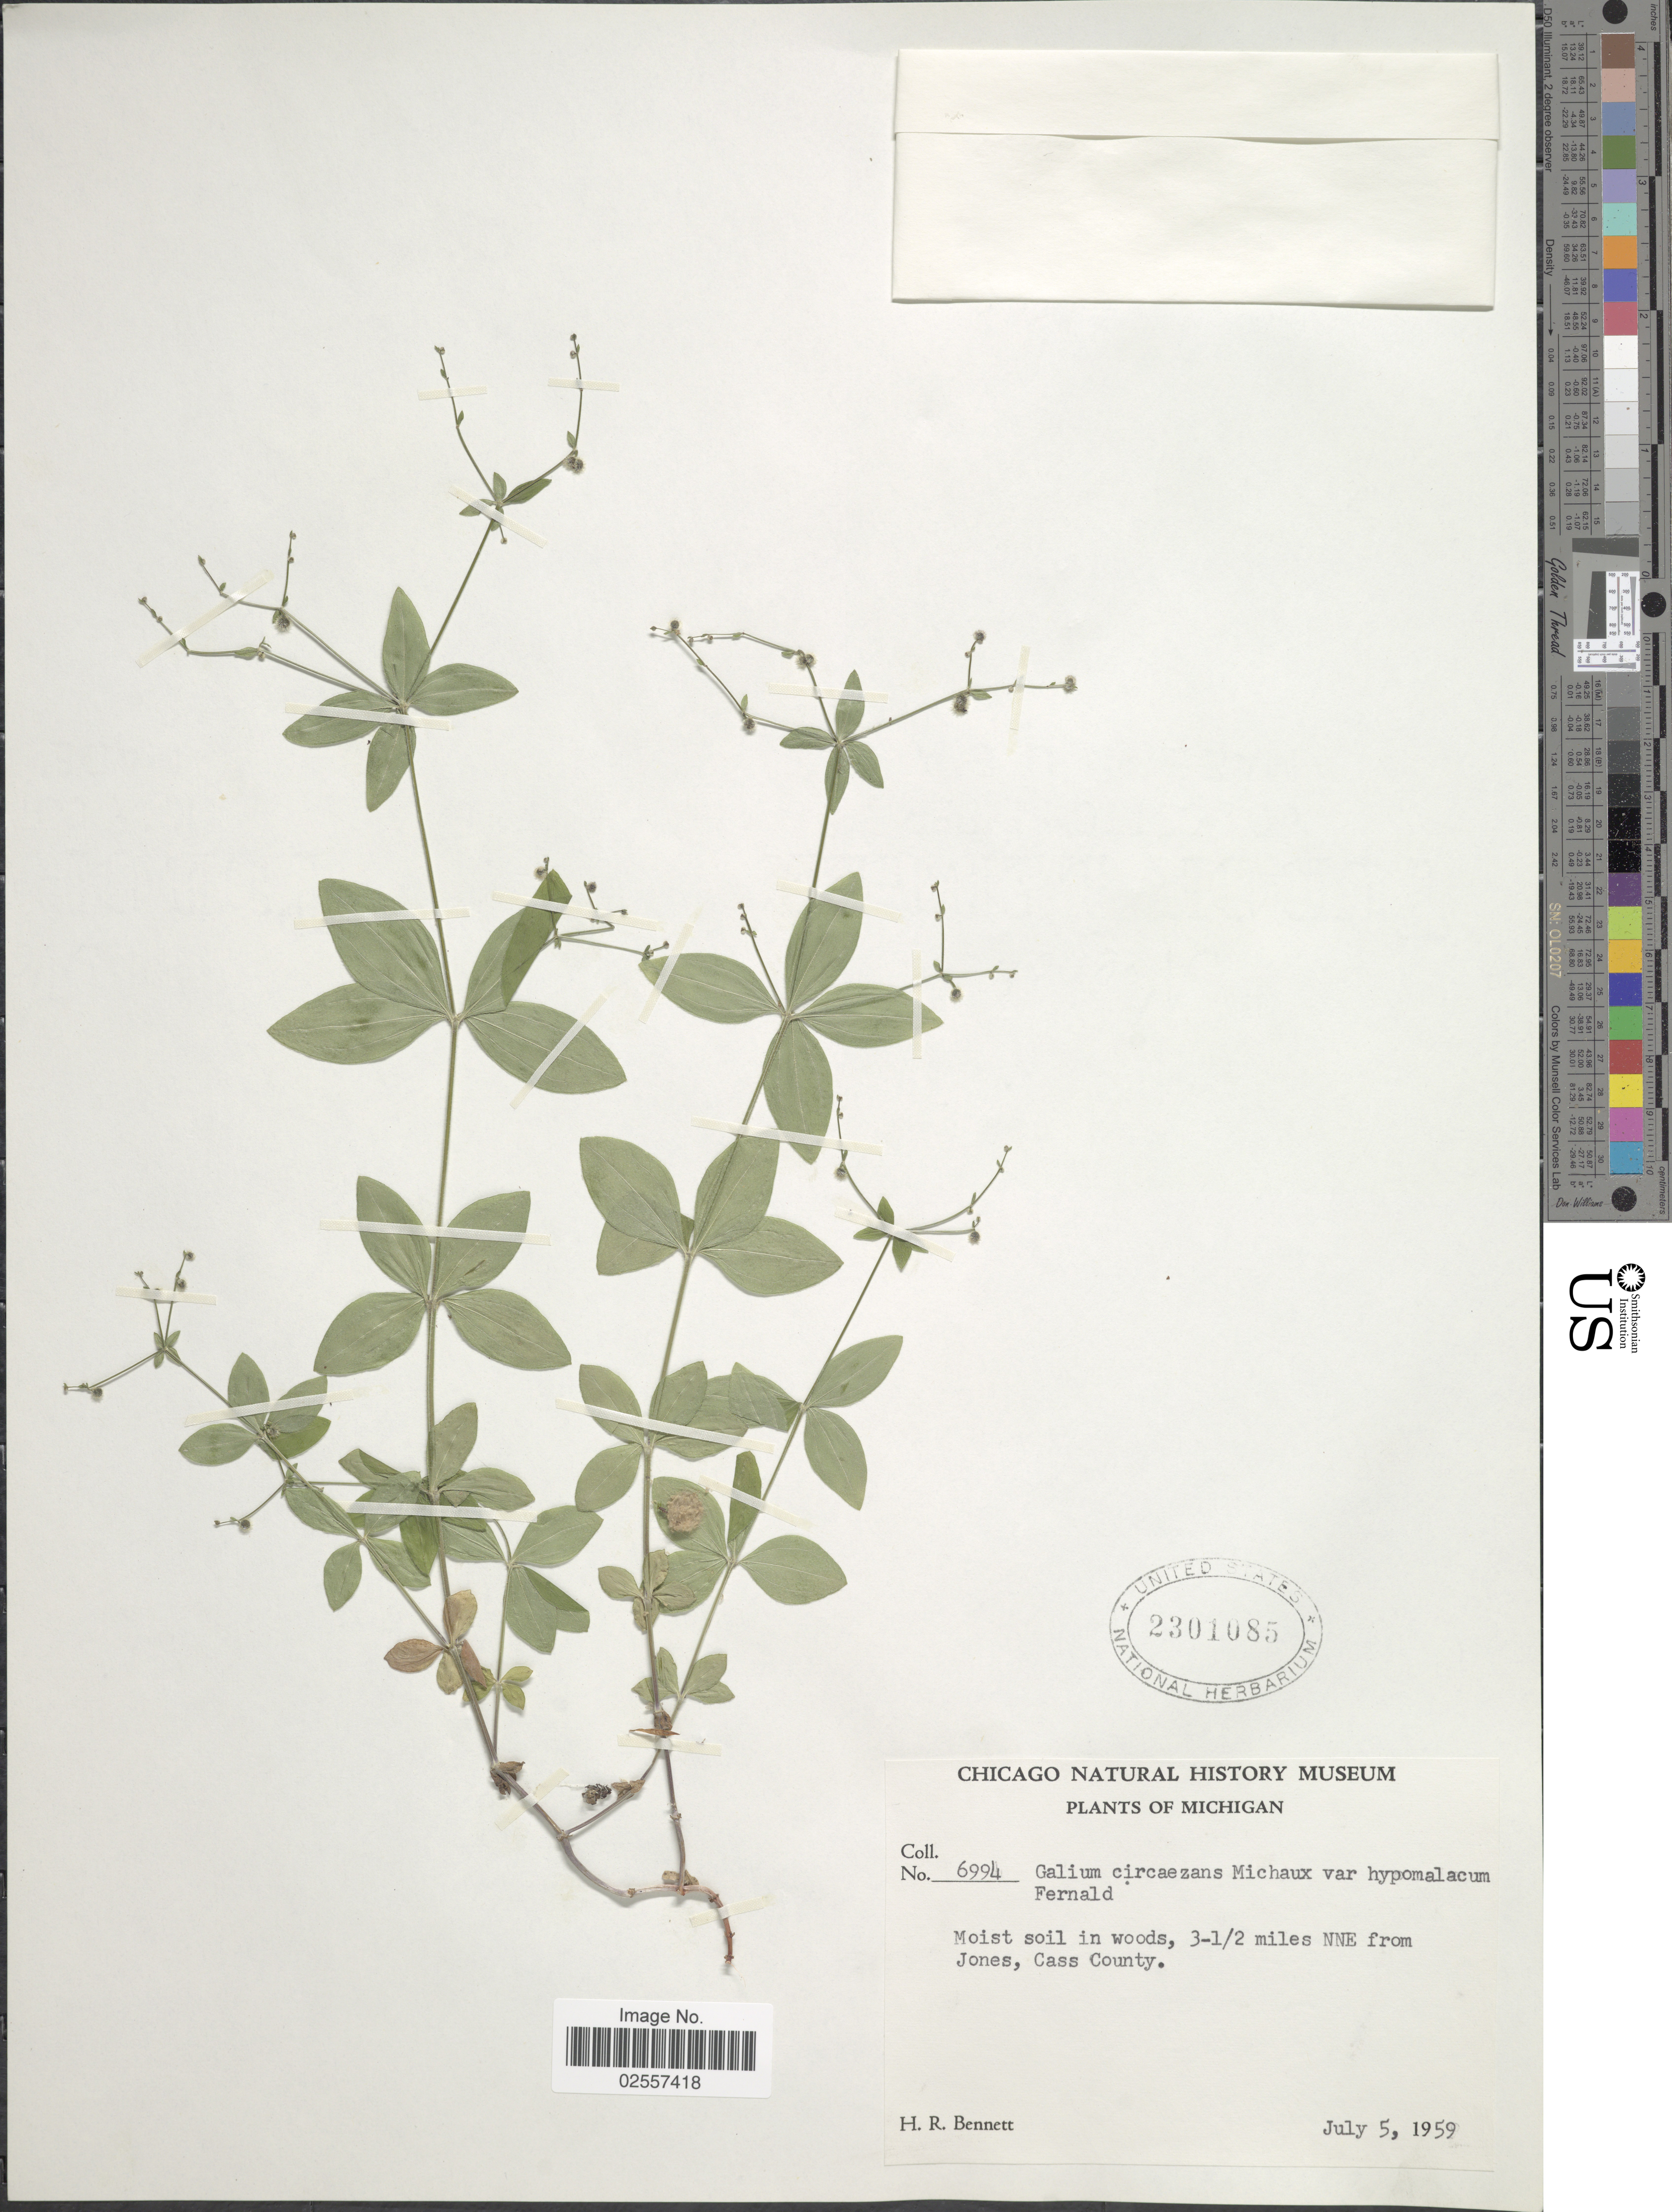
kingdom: Plantae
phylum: Tracheophyta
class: Magnoliopsida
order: Gentianales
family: Rubiaceae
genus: Galium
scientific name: Galium circaezans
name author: Michx.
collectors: H. R. Bennett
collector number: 6994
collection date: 1959-07-05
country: United States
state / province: Michigan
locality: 3-1/2 miles NNE from Jones, Cass County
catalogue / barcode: US 2301085